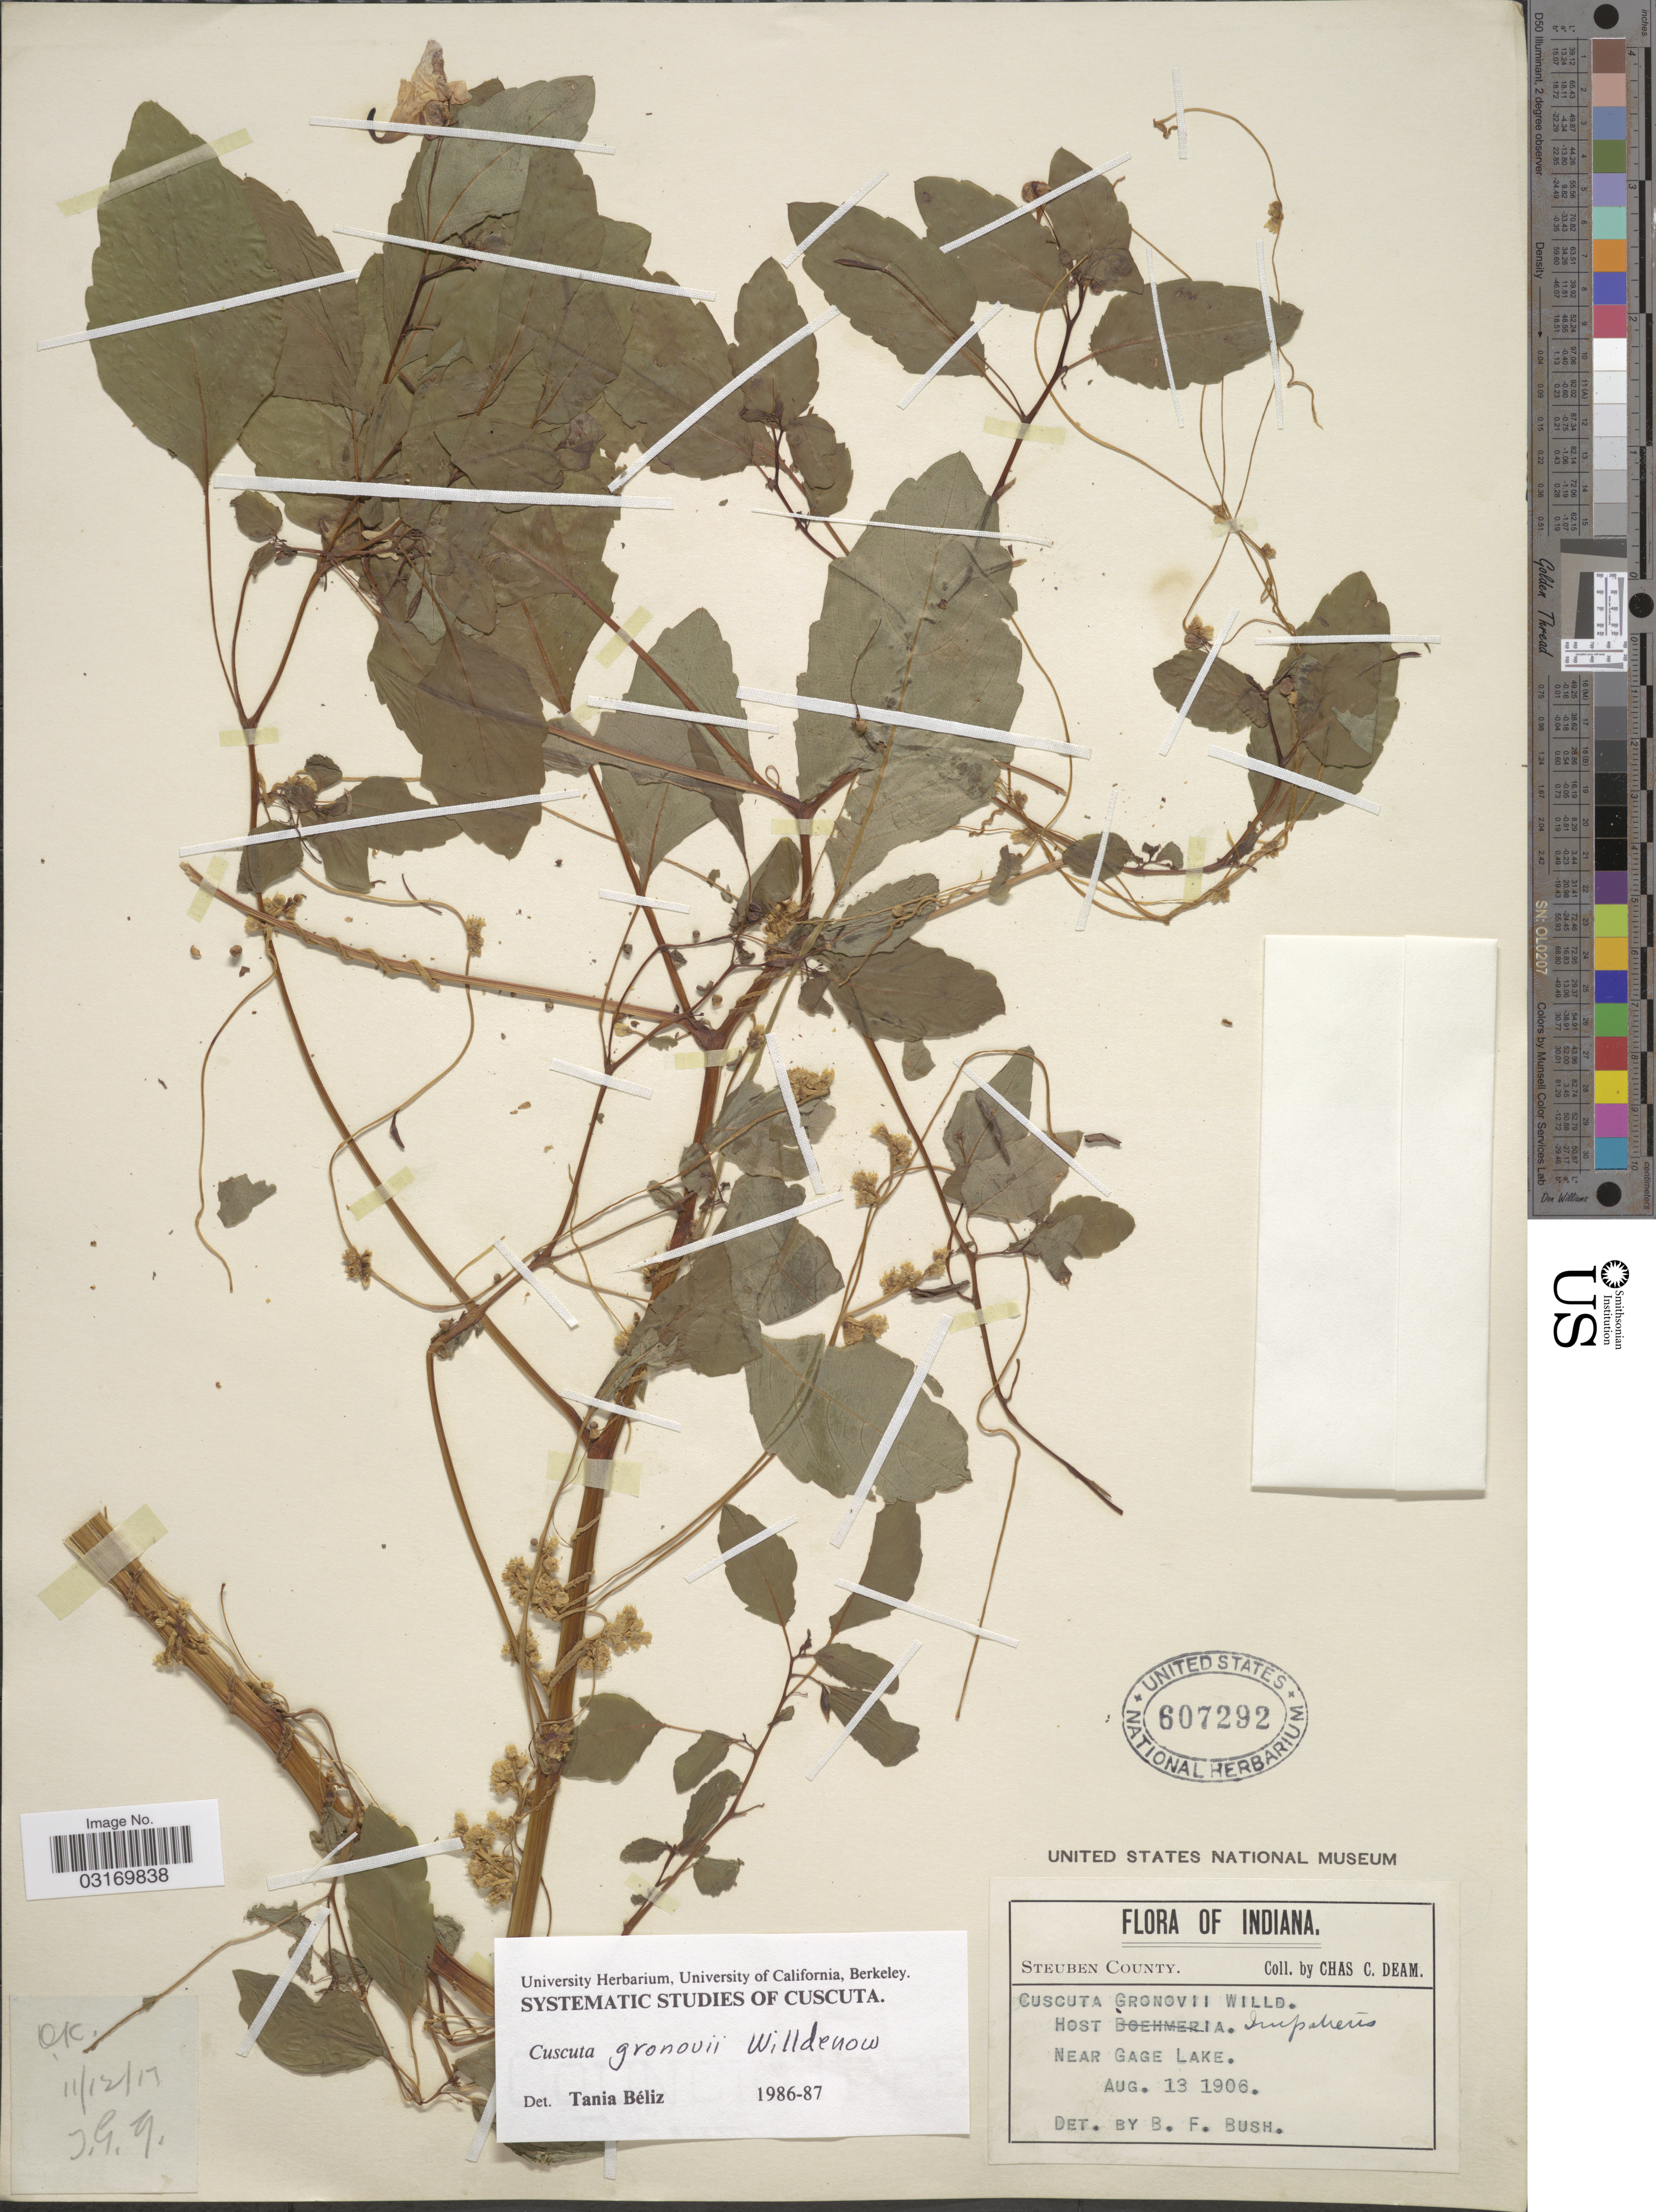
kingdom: Plantae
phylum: Tracheophyta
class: Magnoliopsida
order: Solanales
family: Convolvulaceae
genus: Cuscuta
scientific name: Cuscuta gronovii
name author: Willd. ex Schult.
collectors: C. C. Deam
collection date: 1906-08-13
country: United States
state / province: Indiana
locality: Steuben County. Near Gage Lake.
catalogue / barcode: US 607292